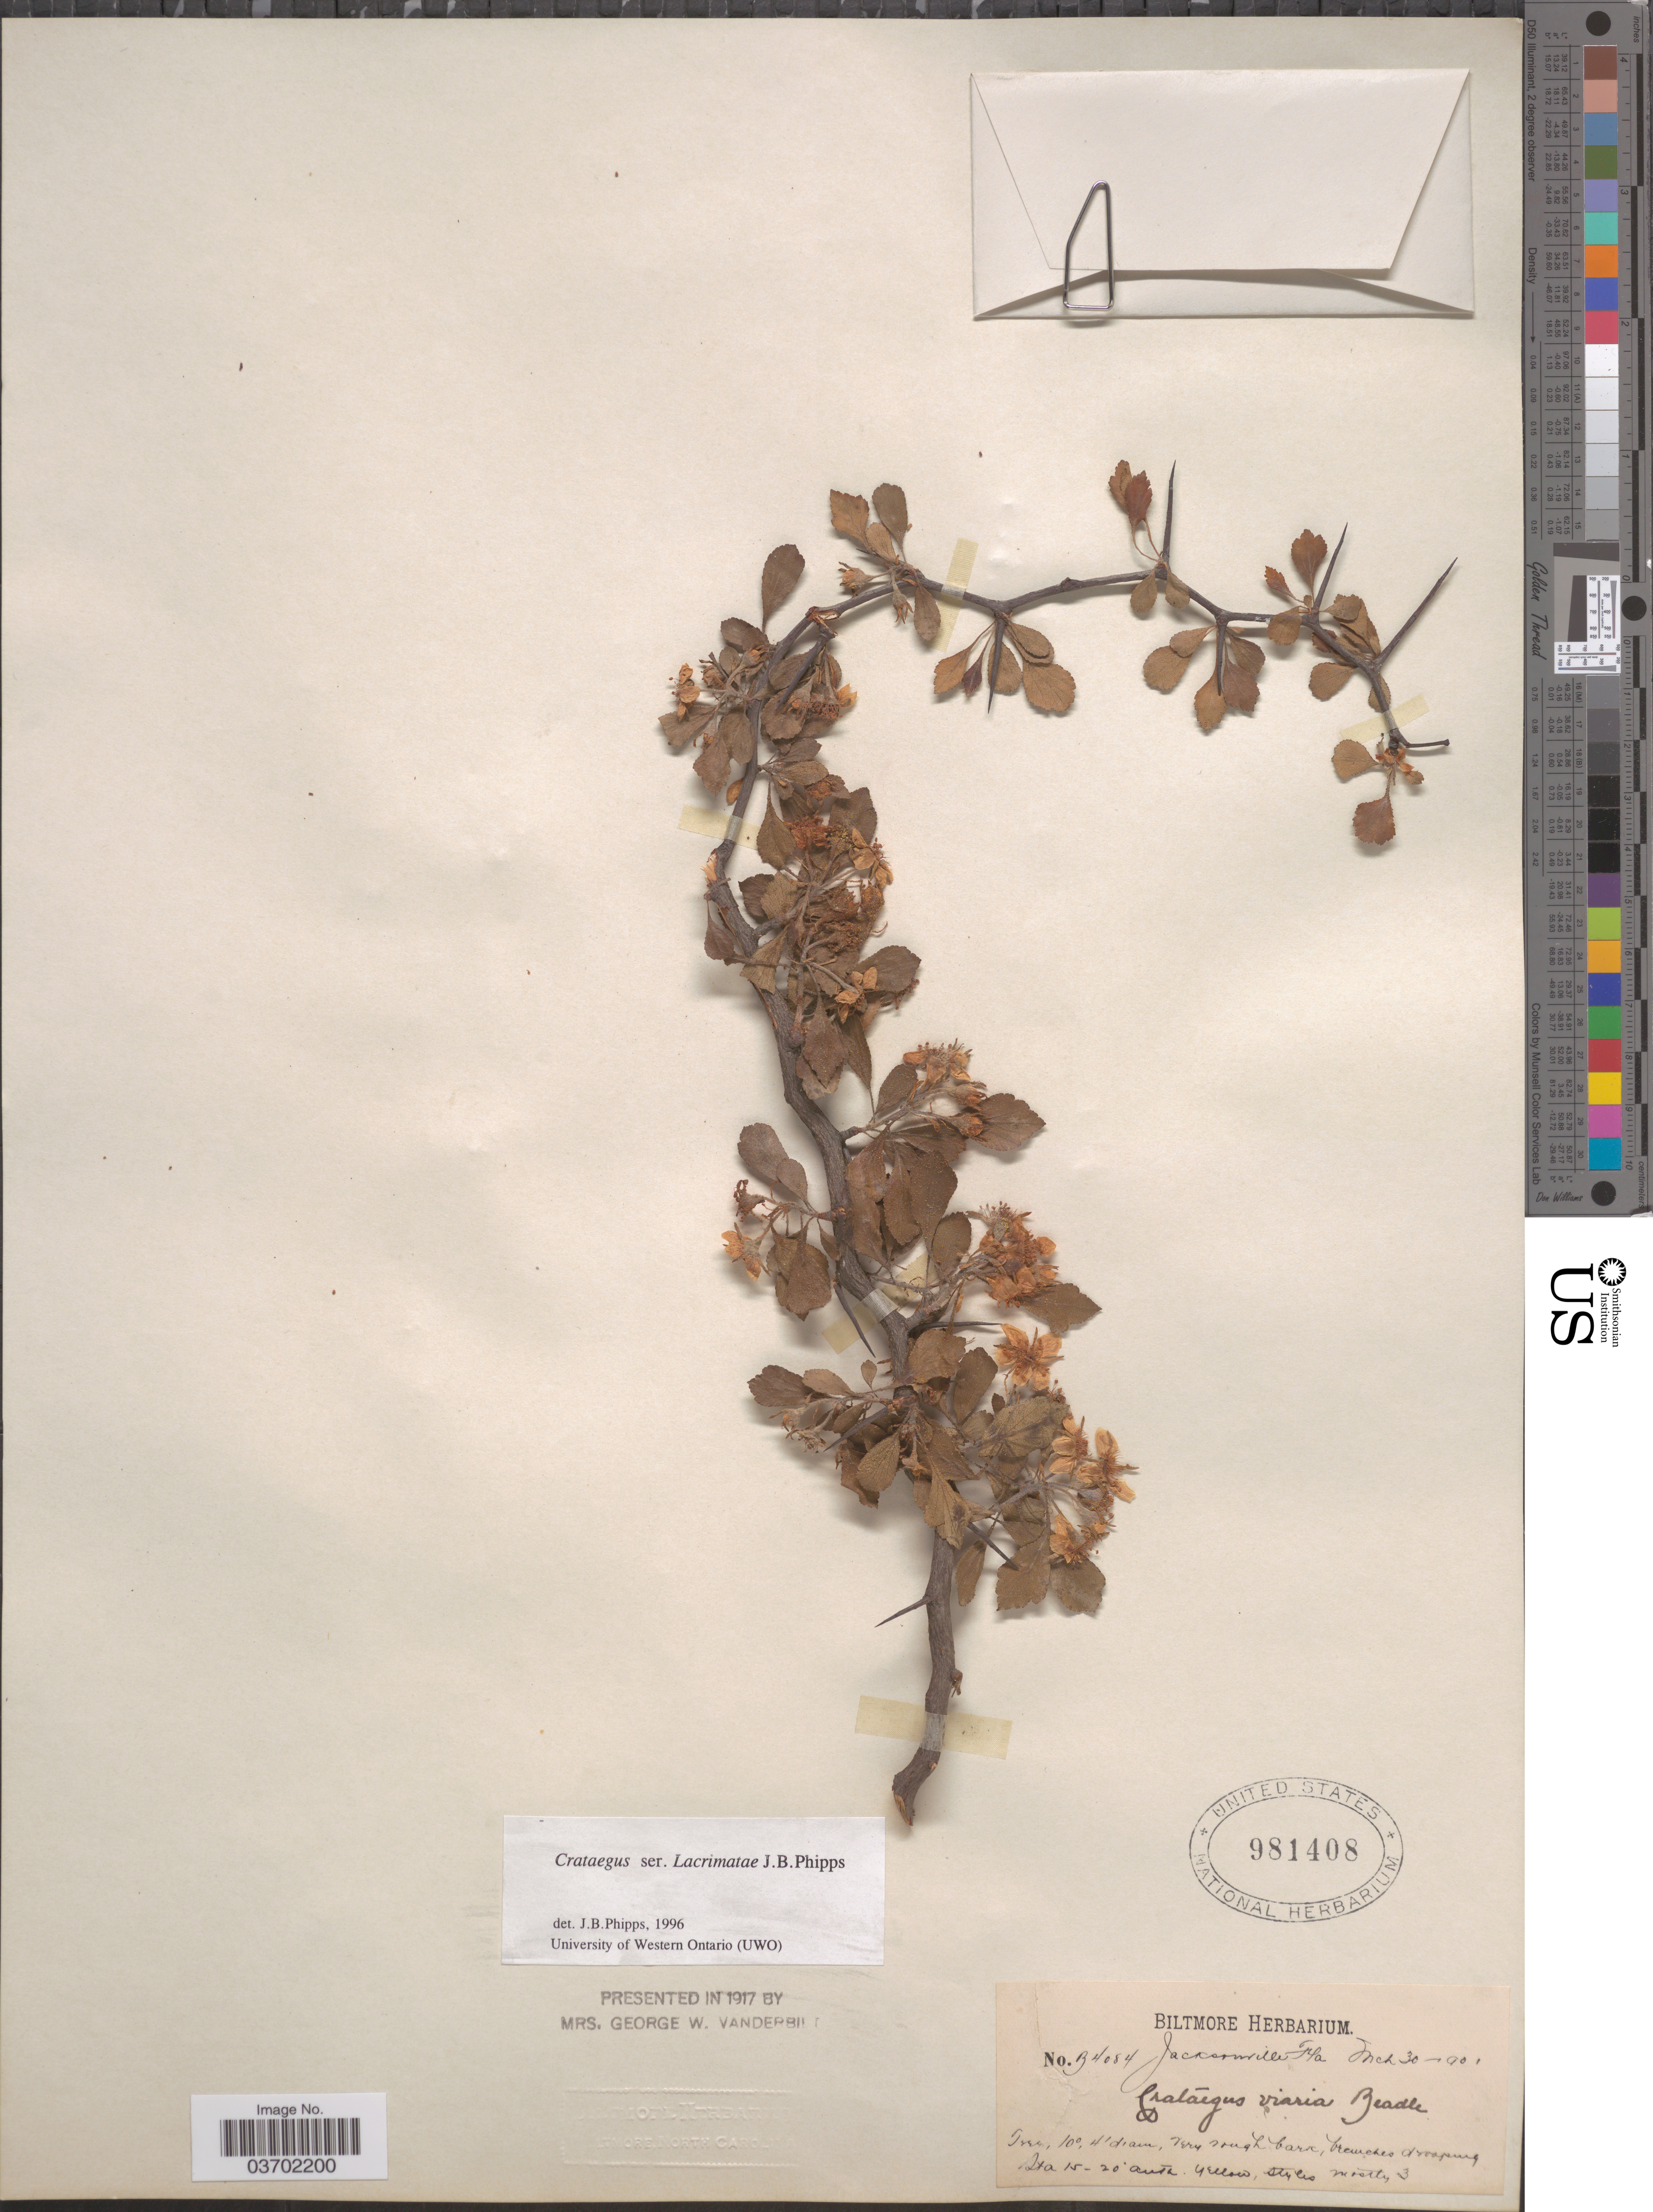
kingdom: Plantae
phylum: Tracheophyta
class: Magnoliopsida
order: Rosales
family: Rosaceae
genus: Crataegus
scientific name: Crataegus viaria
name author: Beadle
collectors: ex herb. Biltmore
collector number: B4084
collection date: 1901-03-30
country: United States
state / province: Florida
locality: Jacksonville.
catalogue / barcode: US 981408